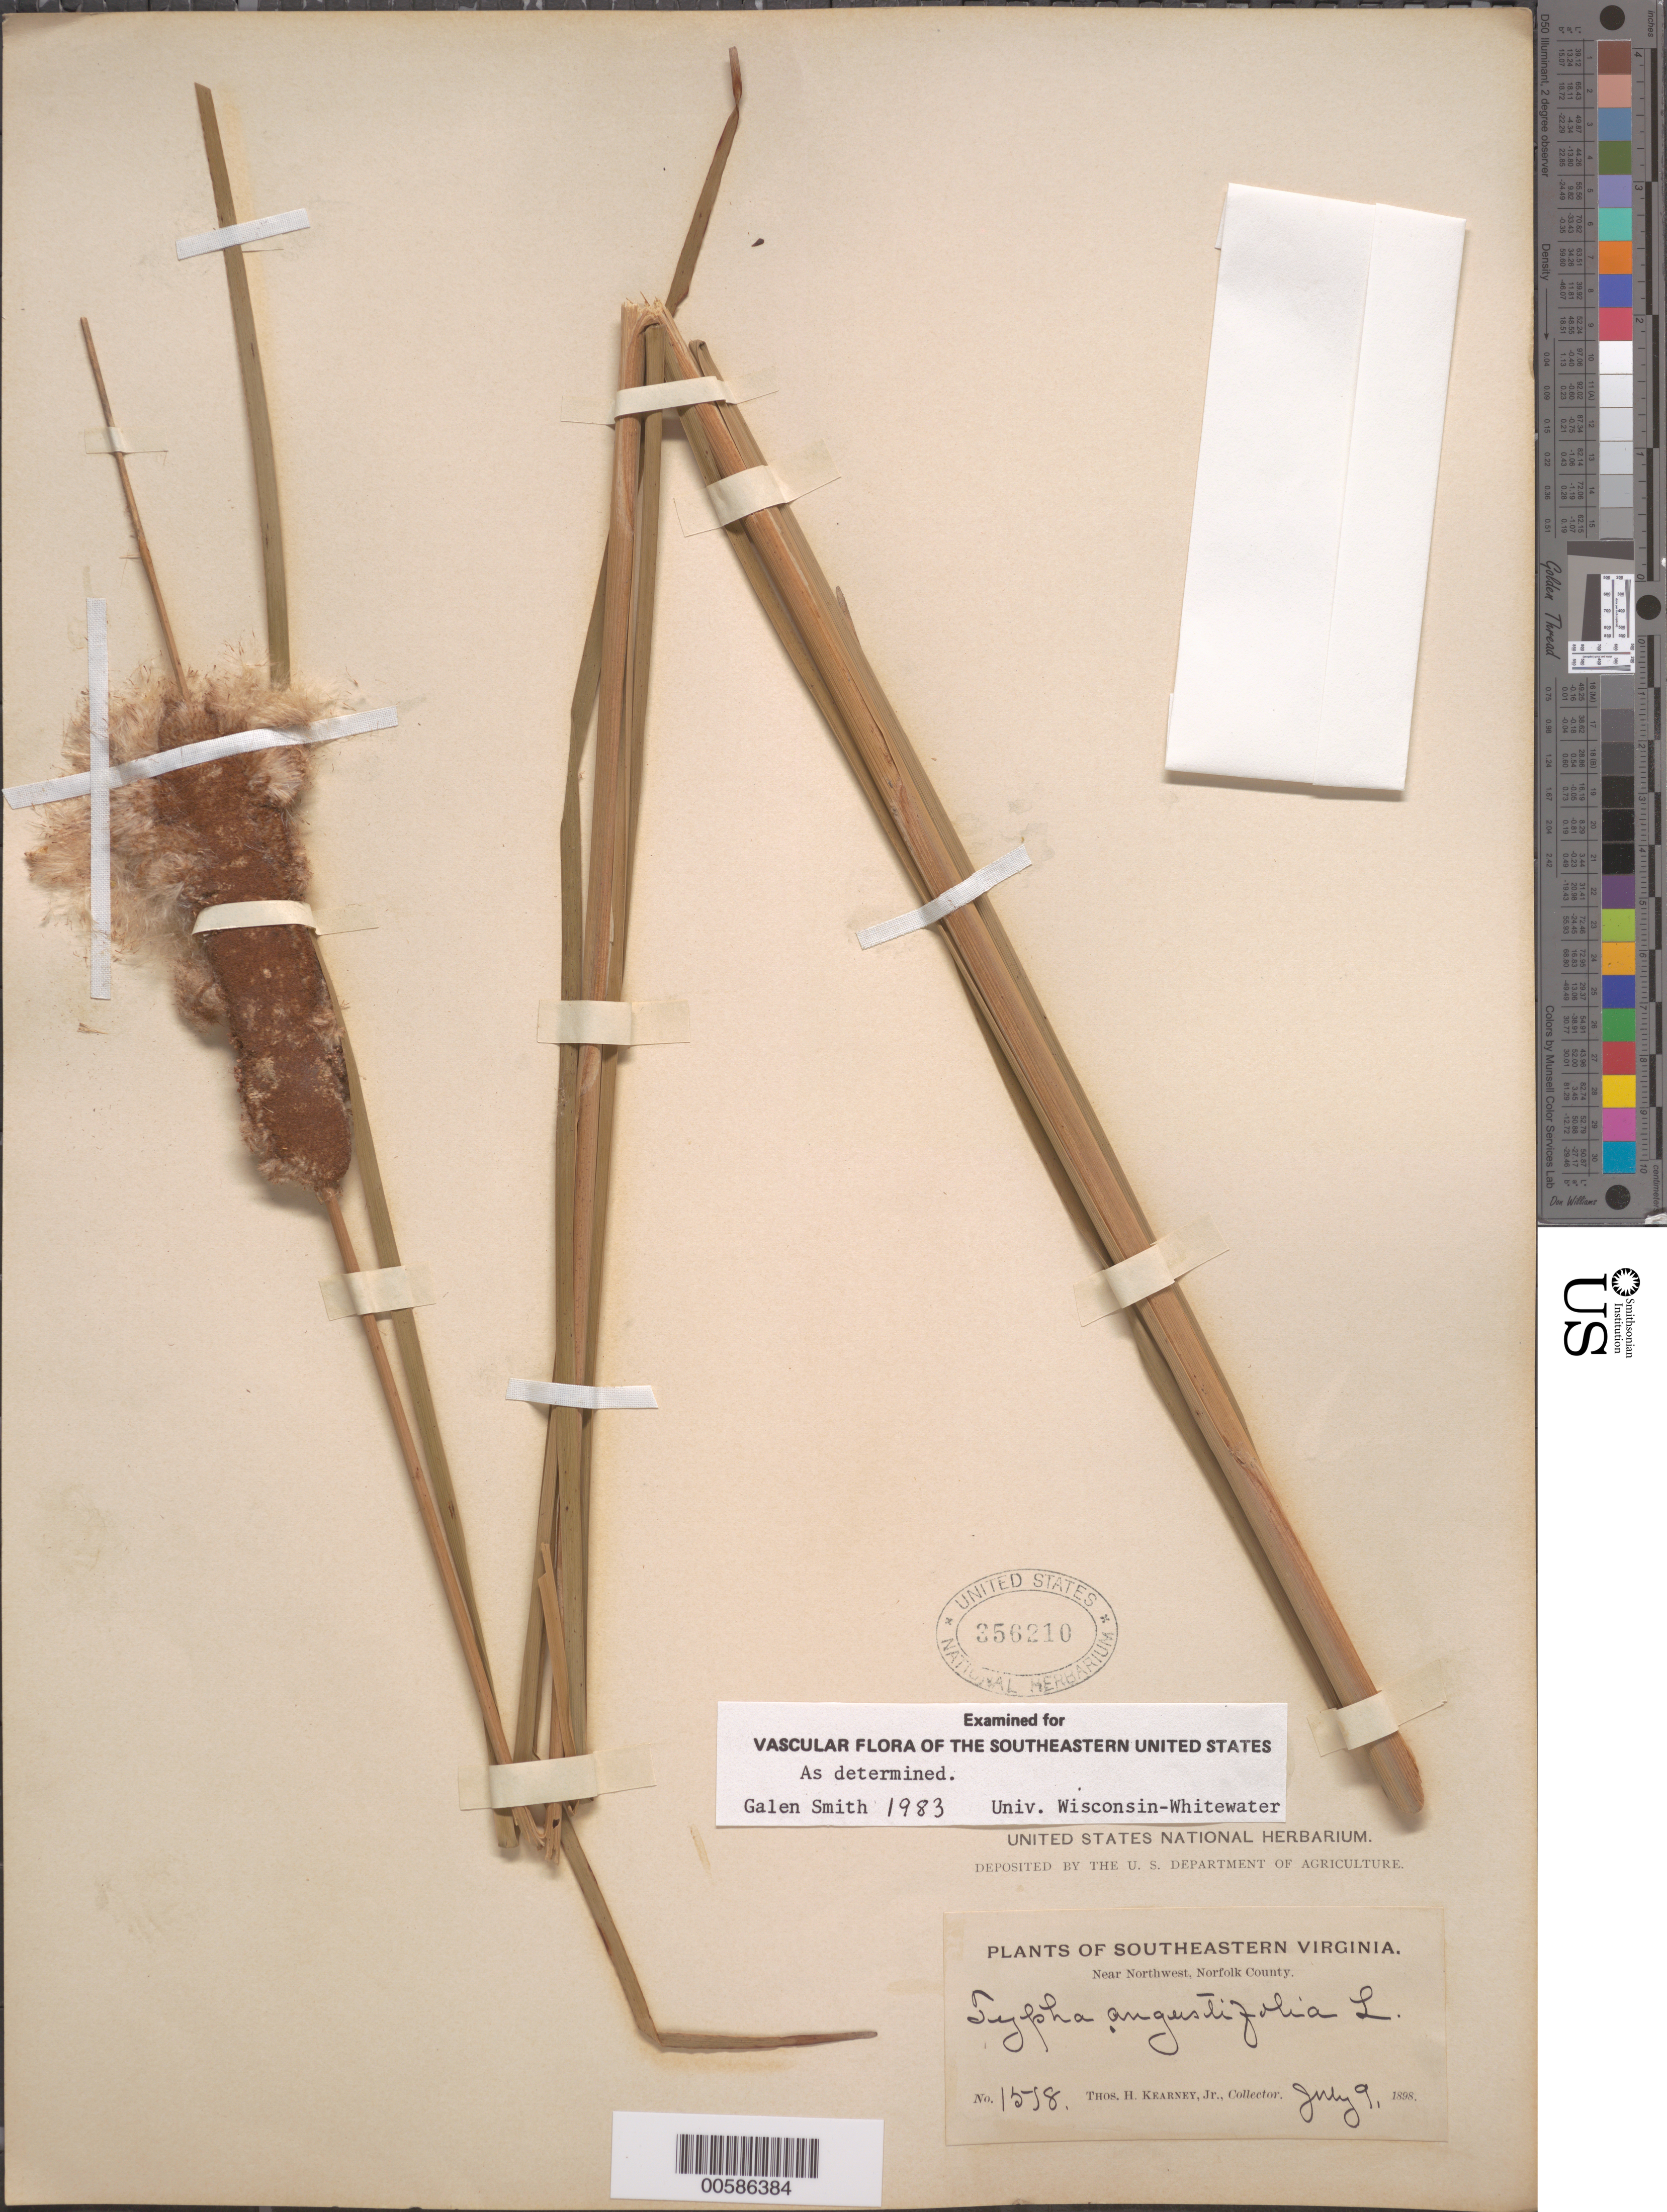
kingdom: Plantae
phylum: Tracheophyta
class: Liliopsida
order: Poales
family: Typhaceae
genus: Typha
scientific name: Typha angustifolia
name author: L.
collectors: T. H. Kearney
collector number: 1518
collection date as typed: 09 Jul 1898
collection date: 1898-07-09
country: United States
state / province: Virginia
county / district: City of Chesapeake / City of Norfolk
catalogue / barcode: US 356210